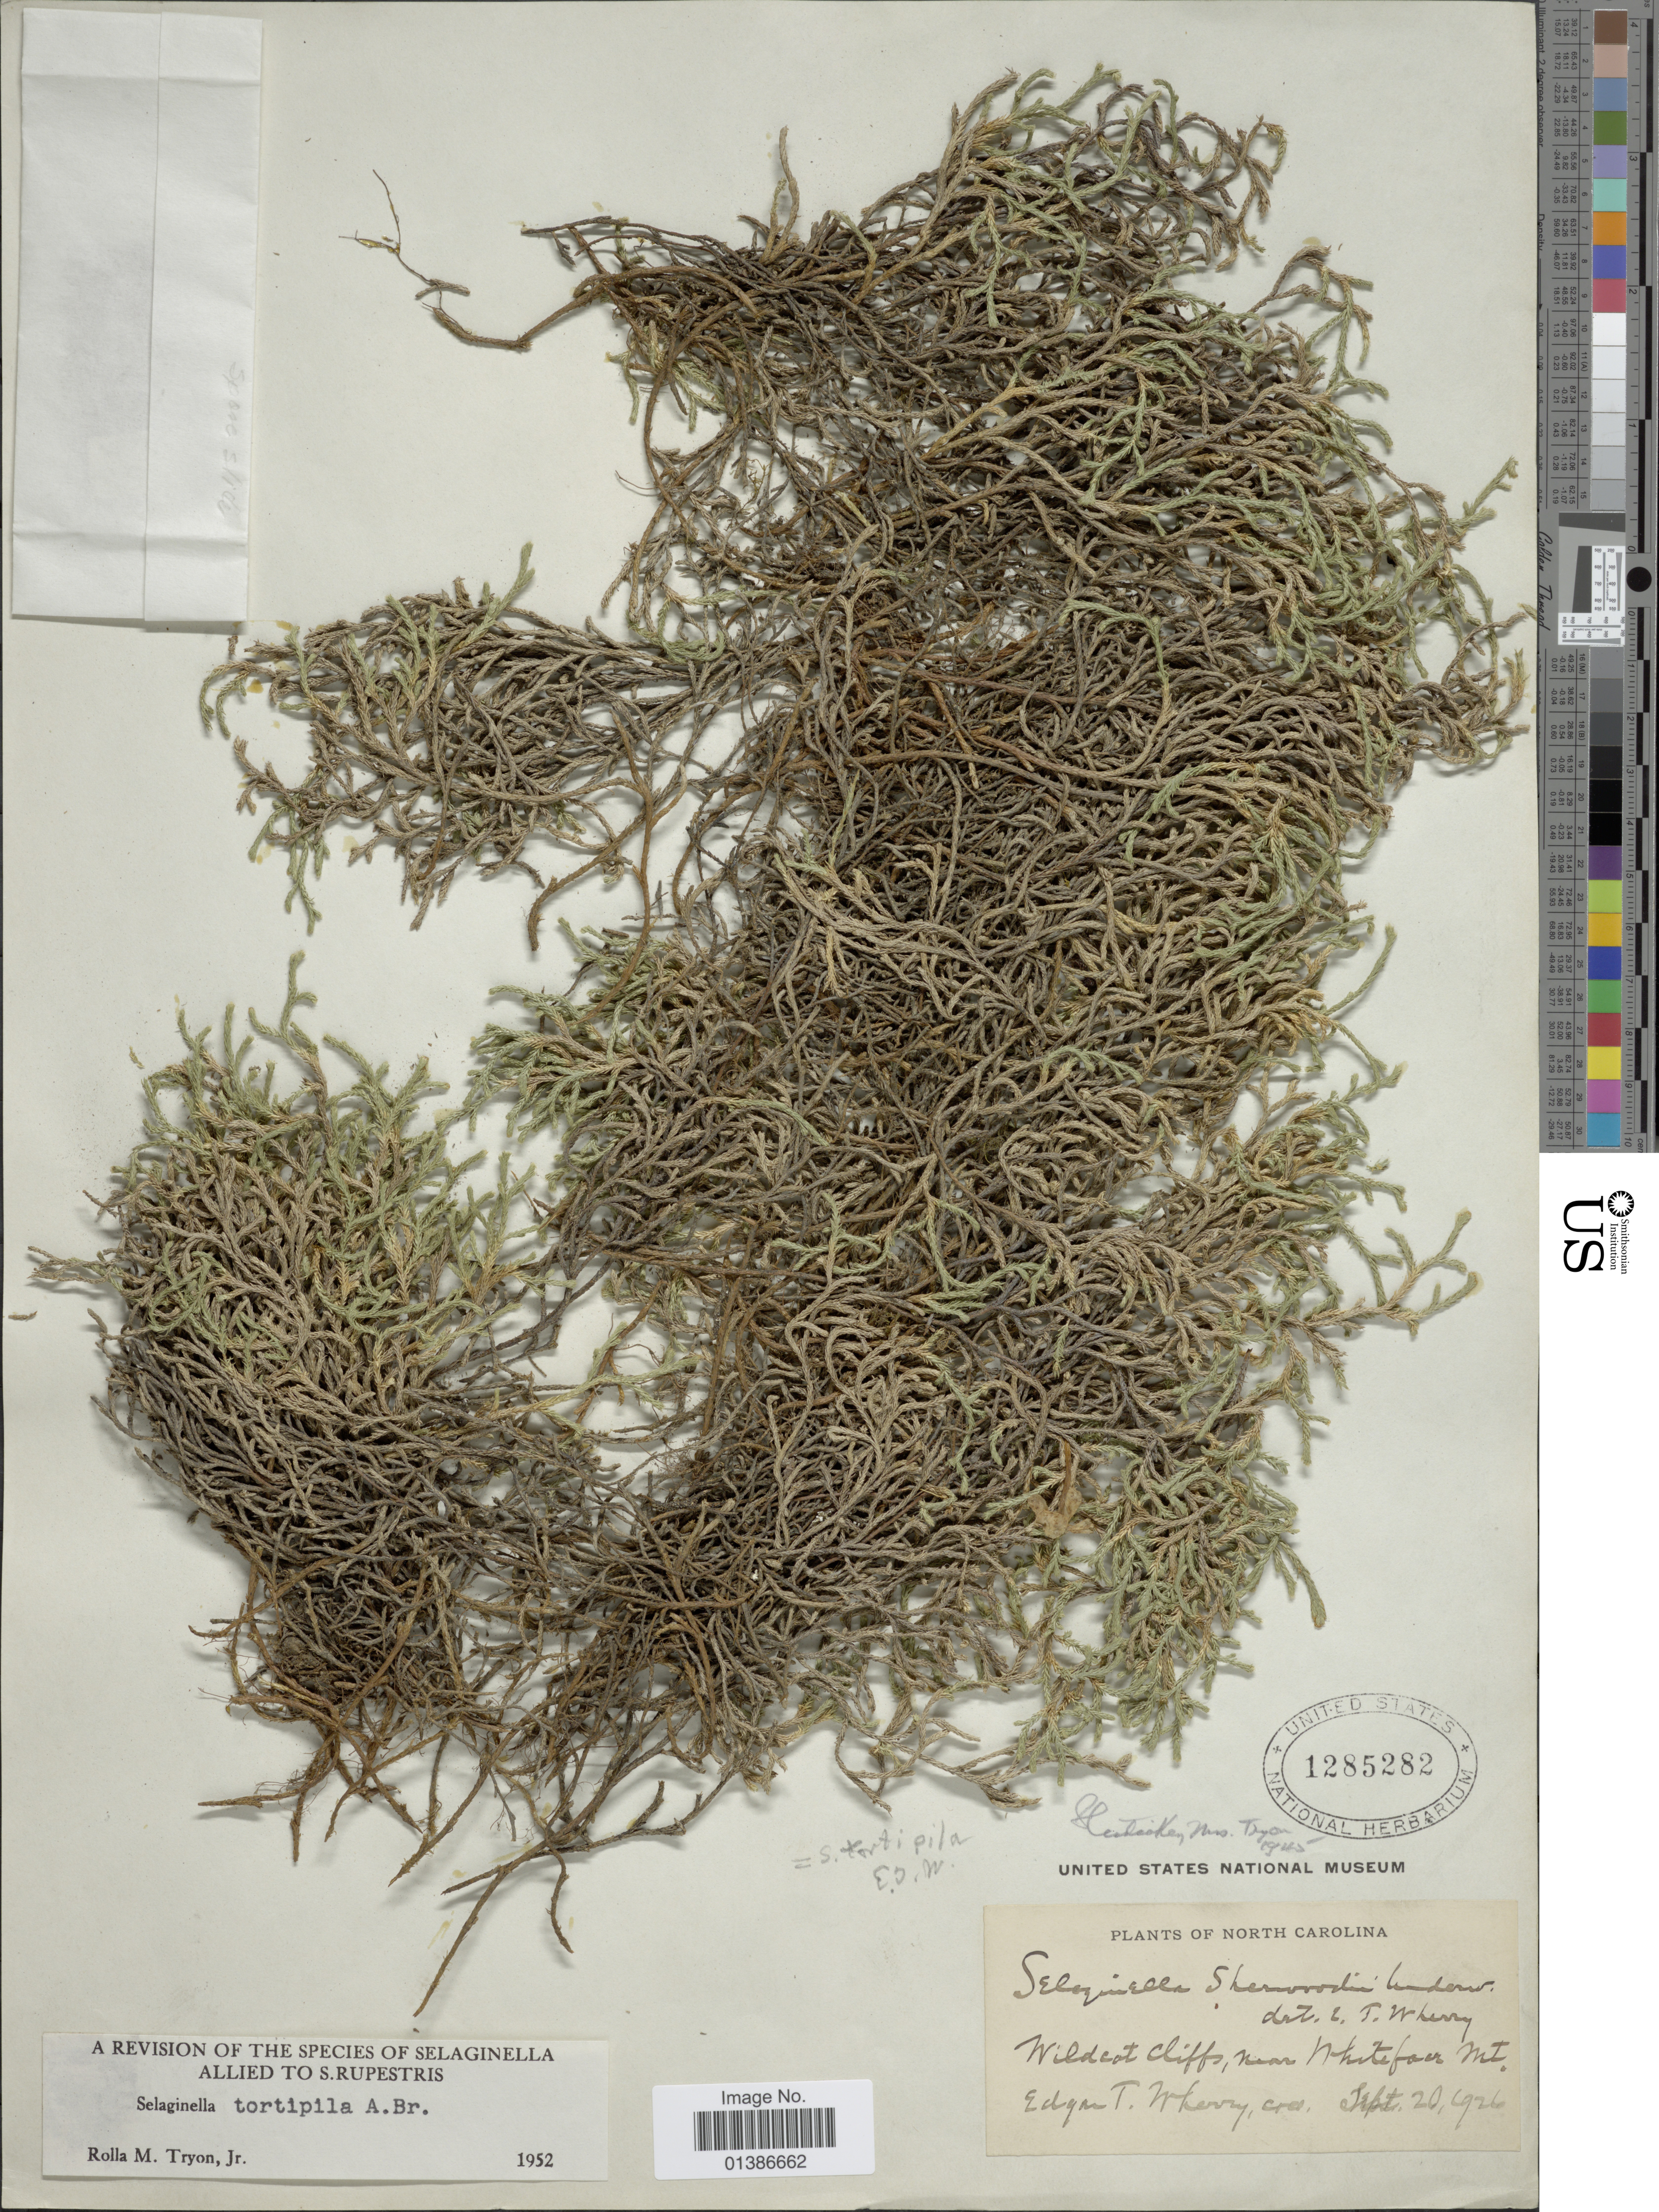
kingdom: Plantae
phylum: Tracheophyta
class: Lycopodiopsida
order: Selaginellales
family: Selaginellaceae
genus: Selaginella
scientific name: Selaginella tortipila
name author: A. Braun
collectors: E. T. Wherry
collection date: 1926-09-20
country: United States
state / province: North Carolina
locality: Wildcat cliffs, near Whiteface Mt.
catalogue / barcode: US 1285282